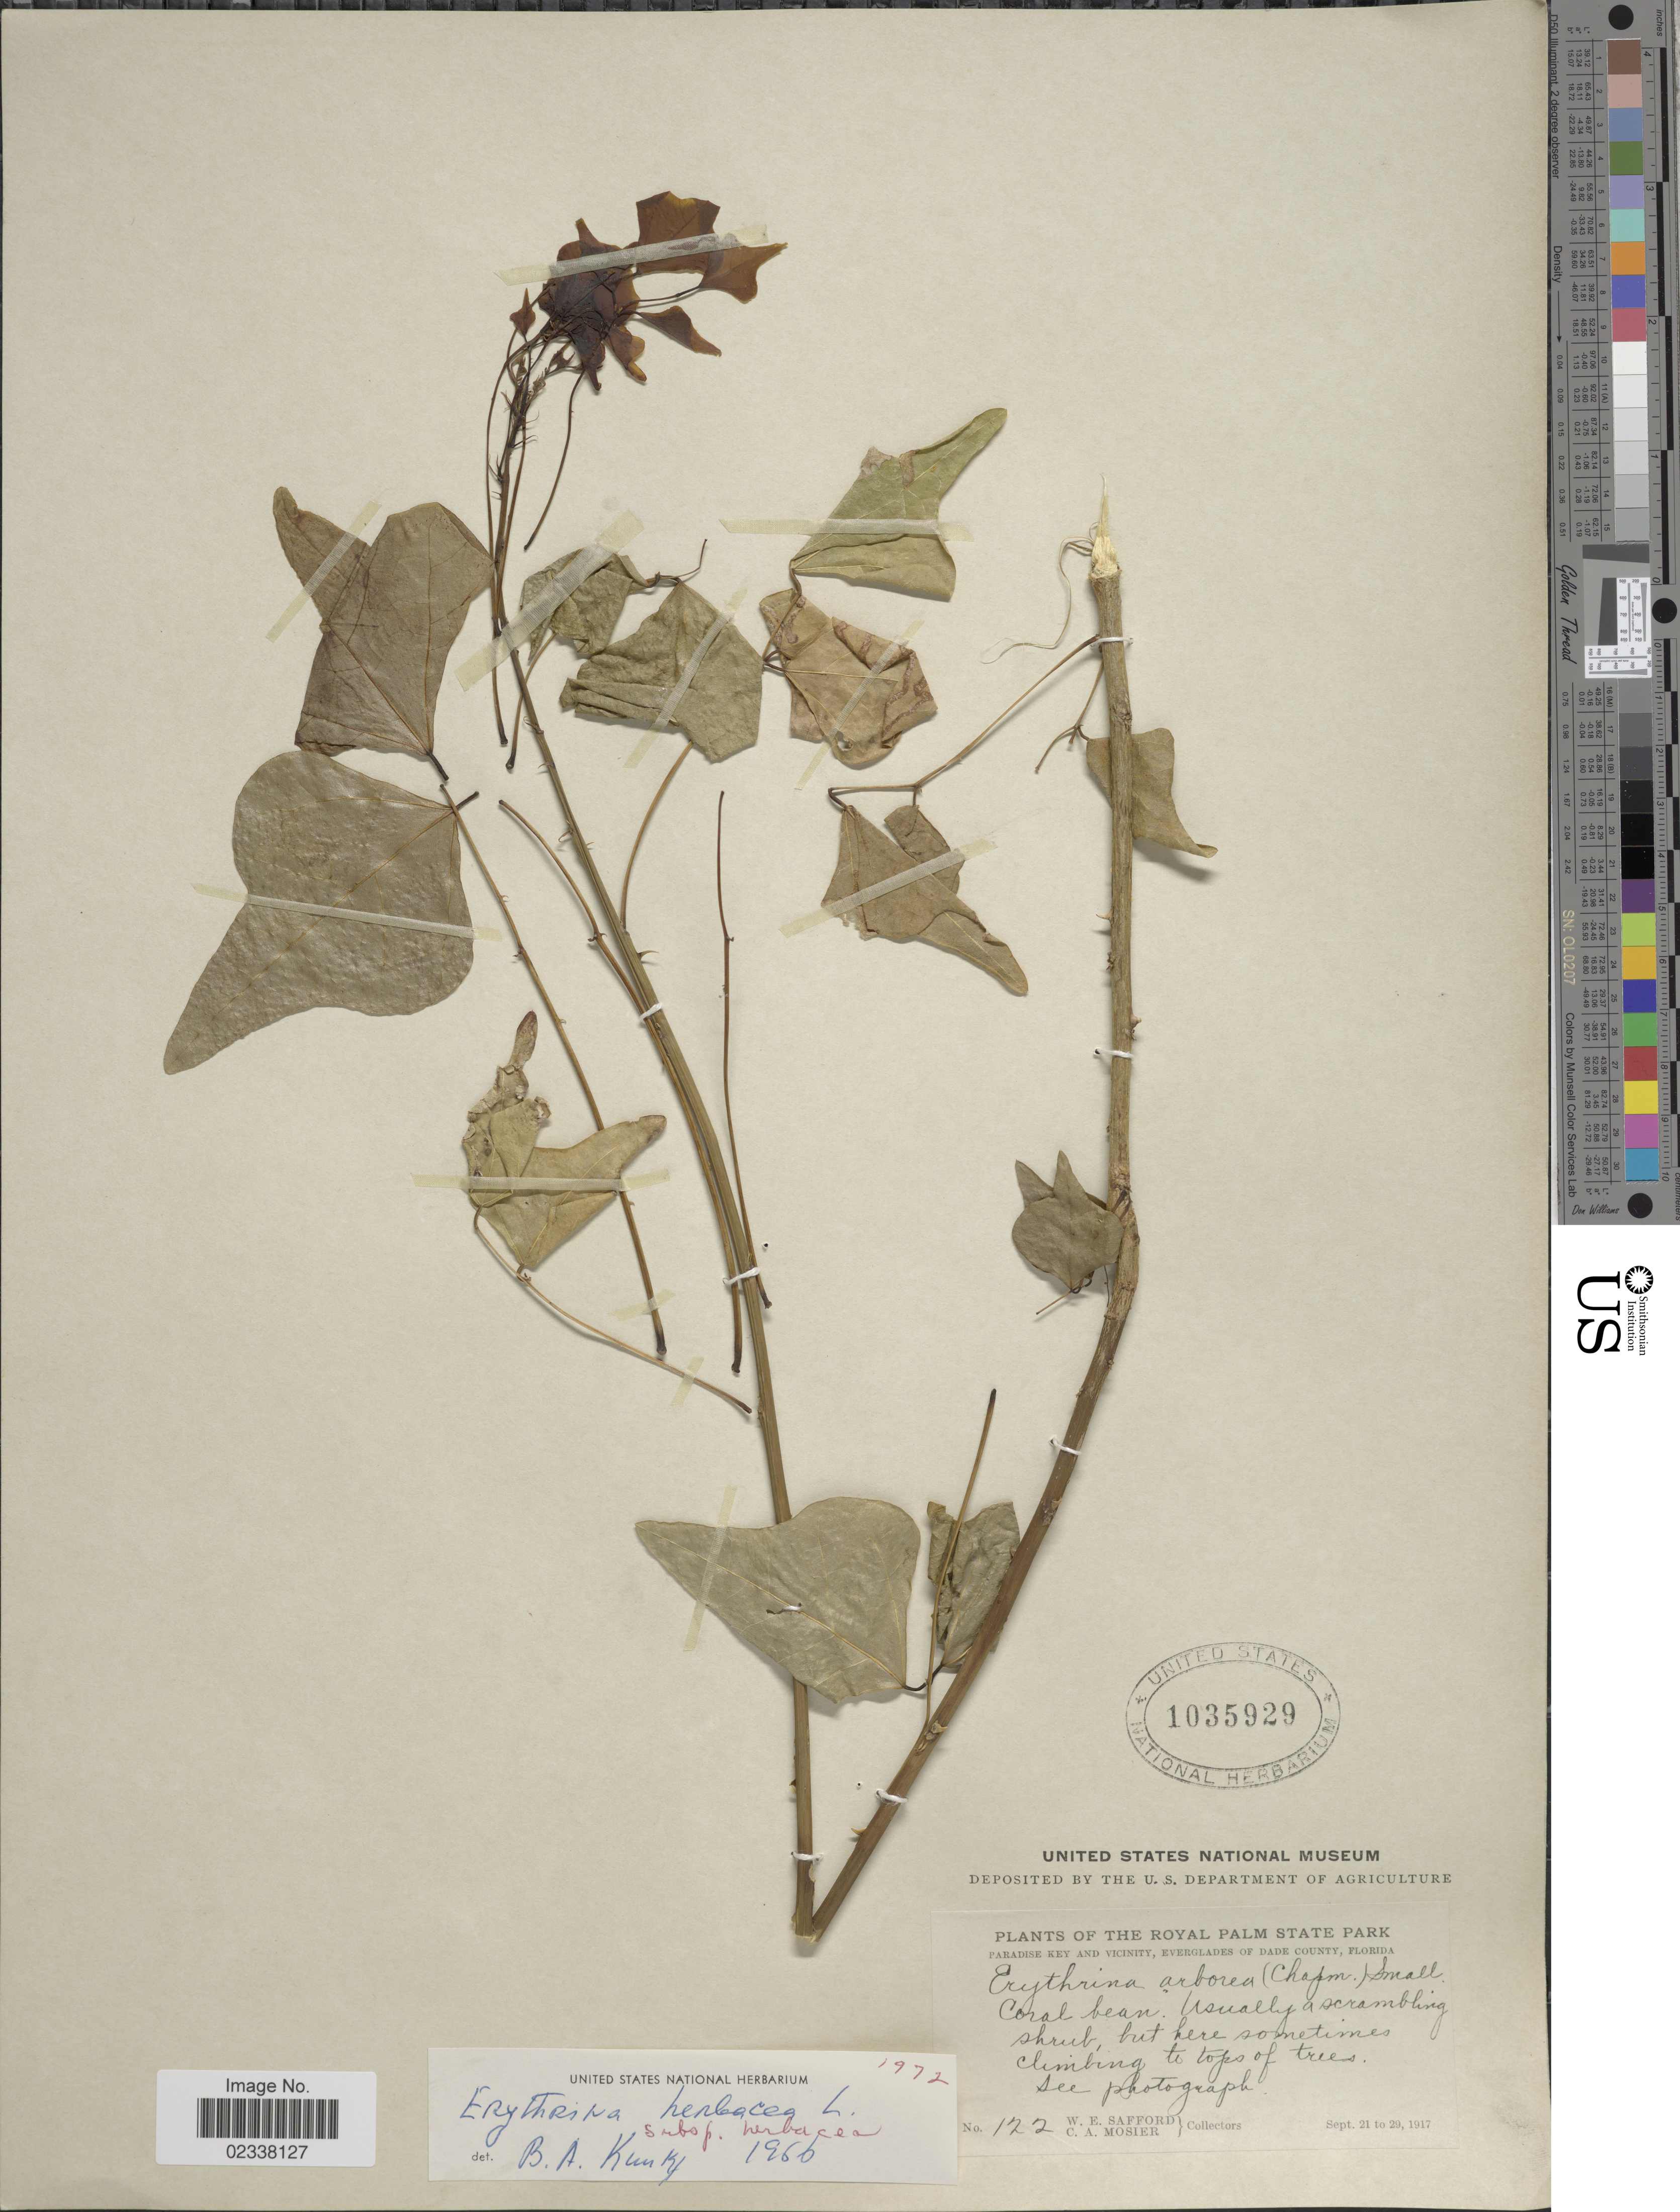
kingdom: Plantae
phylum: Tracheophyta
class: Magnoliopsida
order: Fabales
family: Fabaceae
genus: Erythrina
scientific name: Erythrina herbacea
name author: L.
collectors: W. E. Safford & C. A. Mosier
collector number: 122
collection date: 1917-09-21/1917-09-29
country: United States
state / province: Florida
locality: Royal Palm State Park. Paradise Key and vicinity, Everglades of Dade County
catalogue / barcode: US 1035929